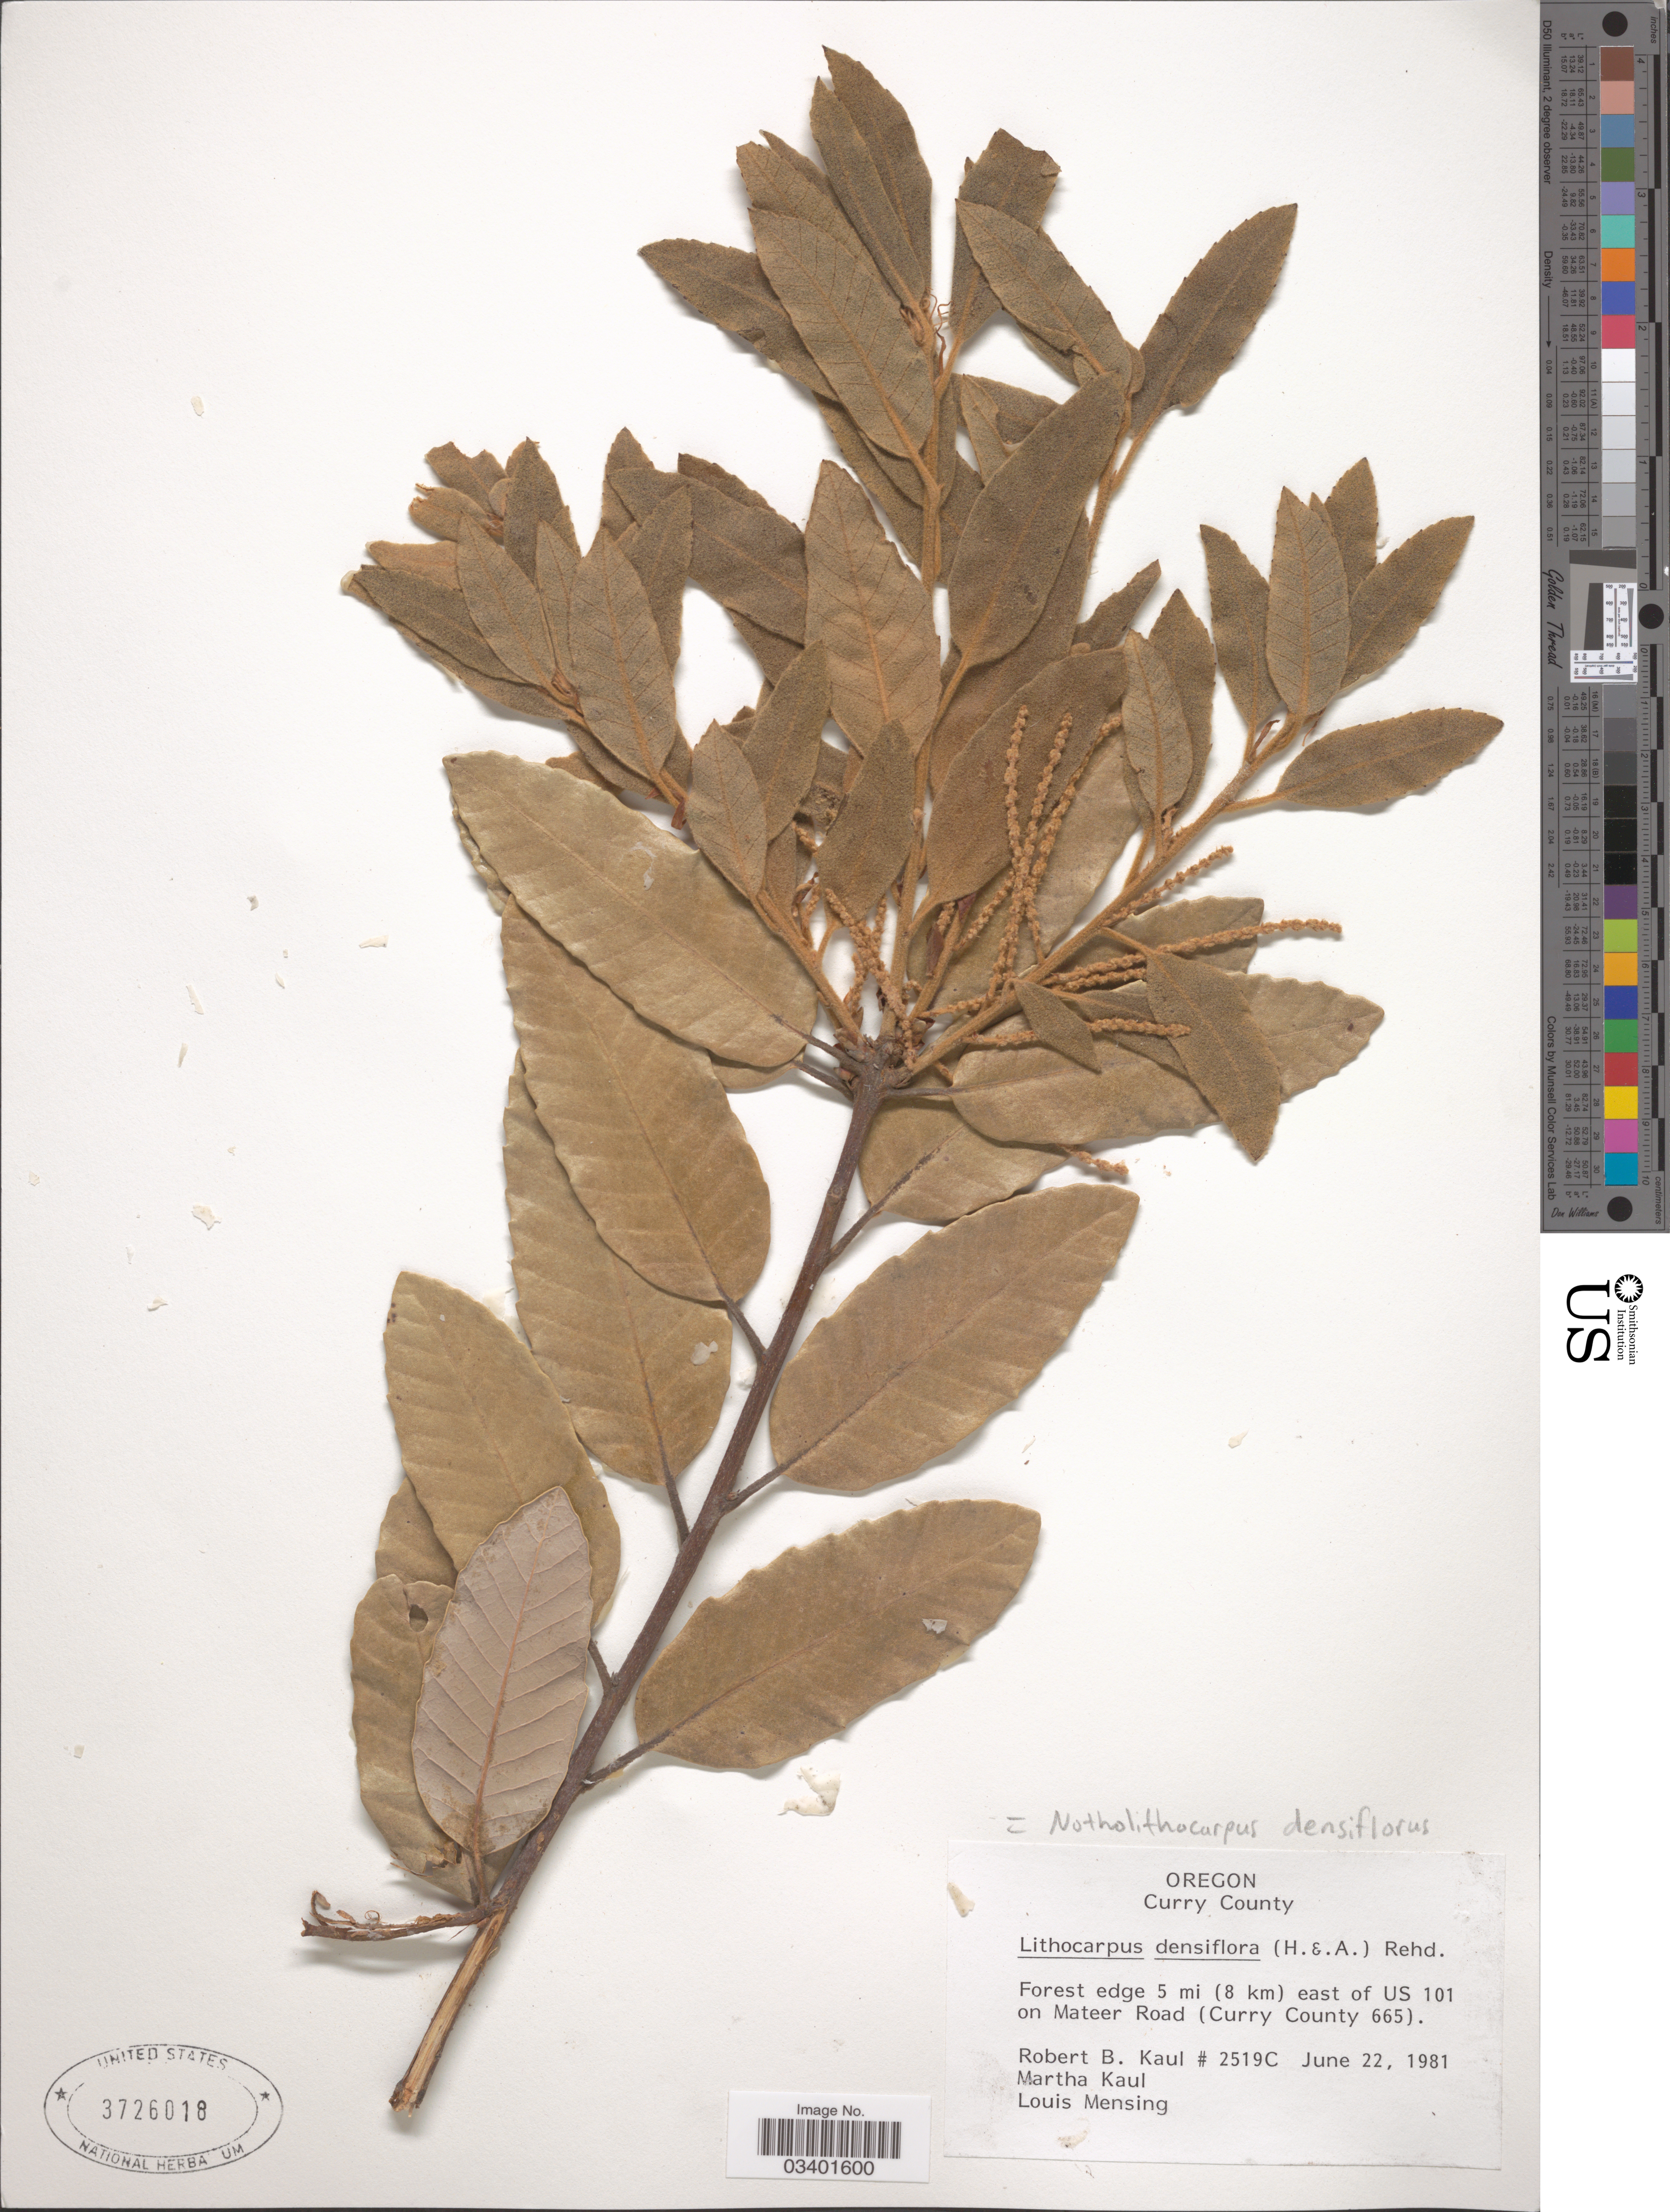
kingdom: Plantae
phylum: Tracheophyta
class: Magnoliopsida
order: Fagales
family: Fagaceae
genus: Notholithocarpus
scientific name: Notholithocarpus densiflorus var. densiflorus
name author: (Hook. & Arn.) P. S. Manos et al.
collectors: R. Kaul, M. Kaul & L. Mensing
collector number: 2519C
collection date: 1981-06-22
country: United States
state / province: Oregon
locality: Curry County. Forest edge 5 mi (8 km) east of US 101 on Mateer Road (Curry County 665).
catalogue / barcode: US 3726018